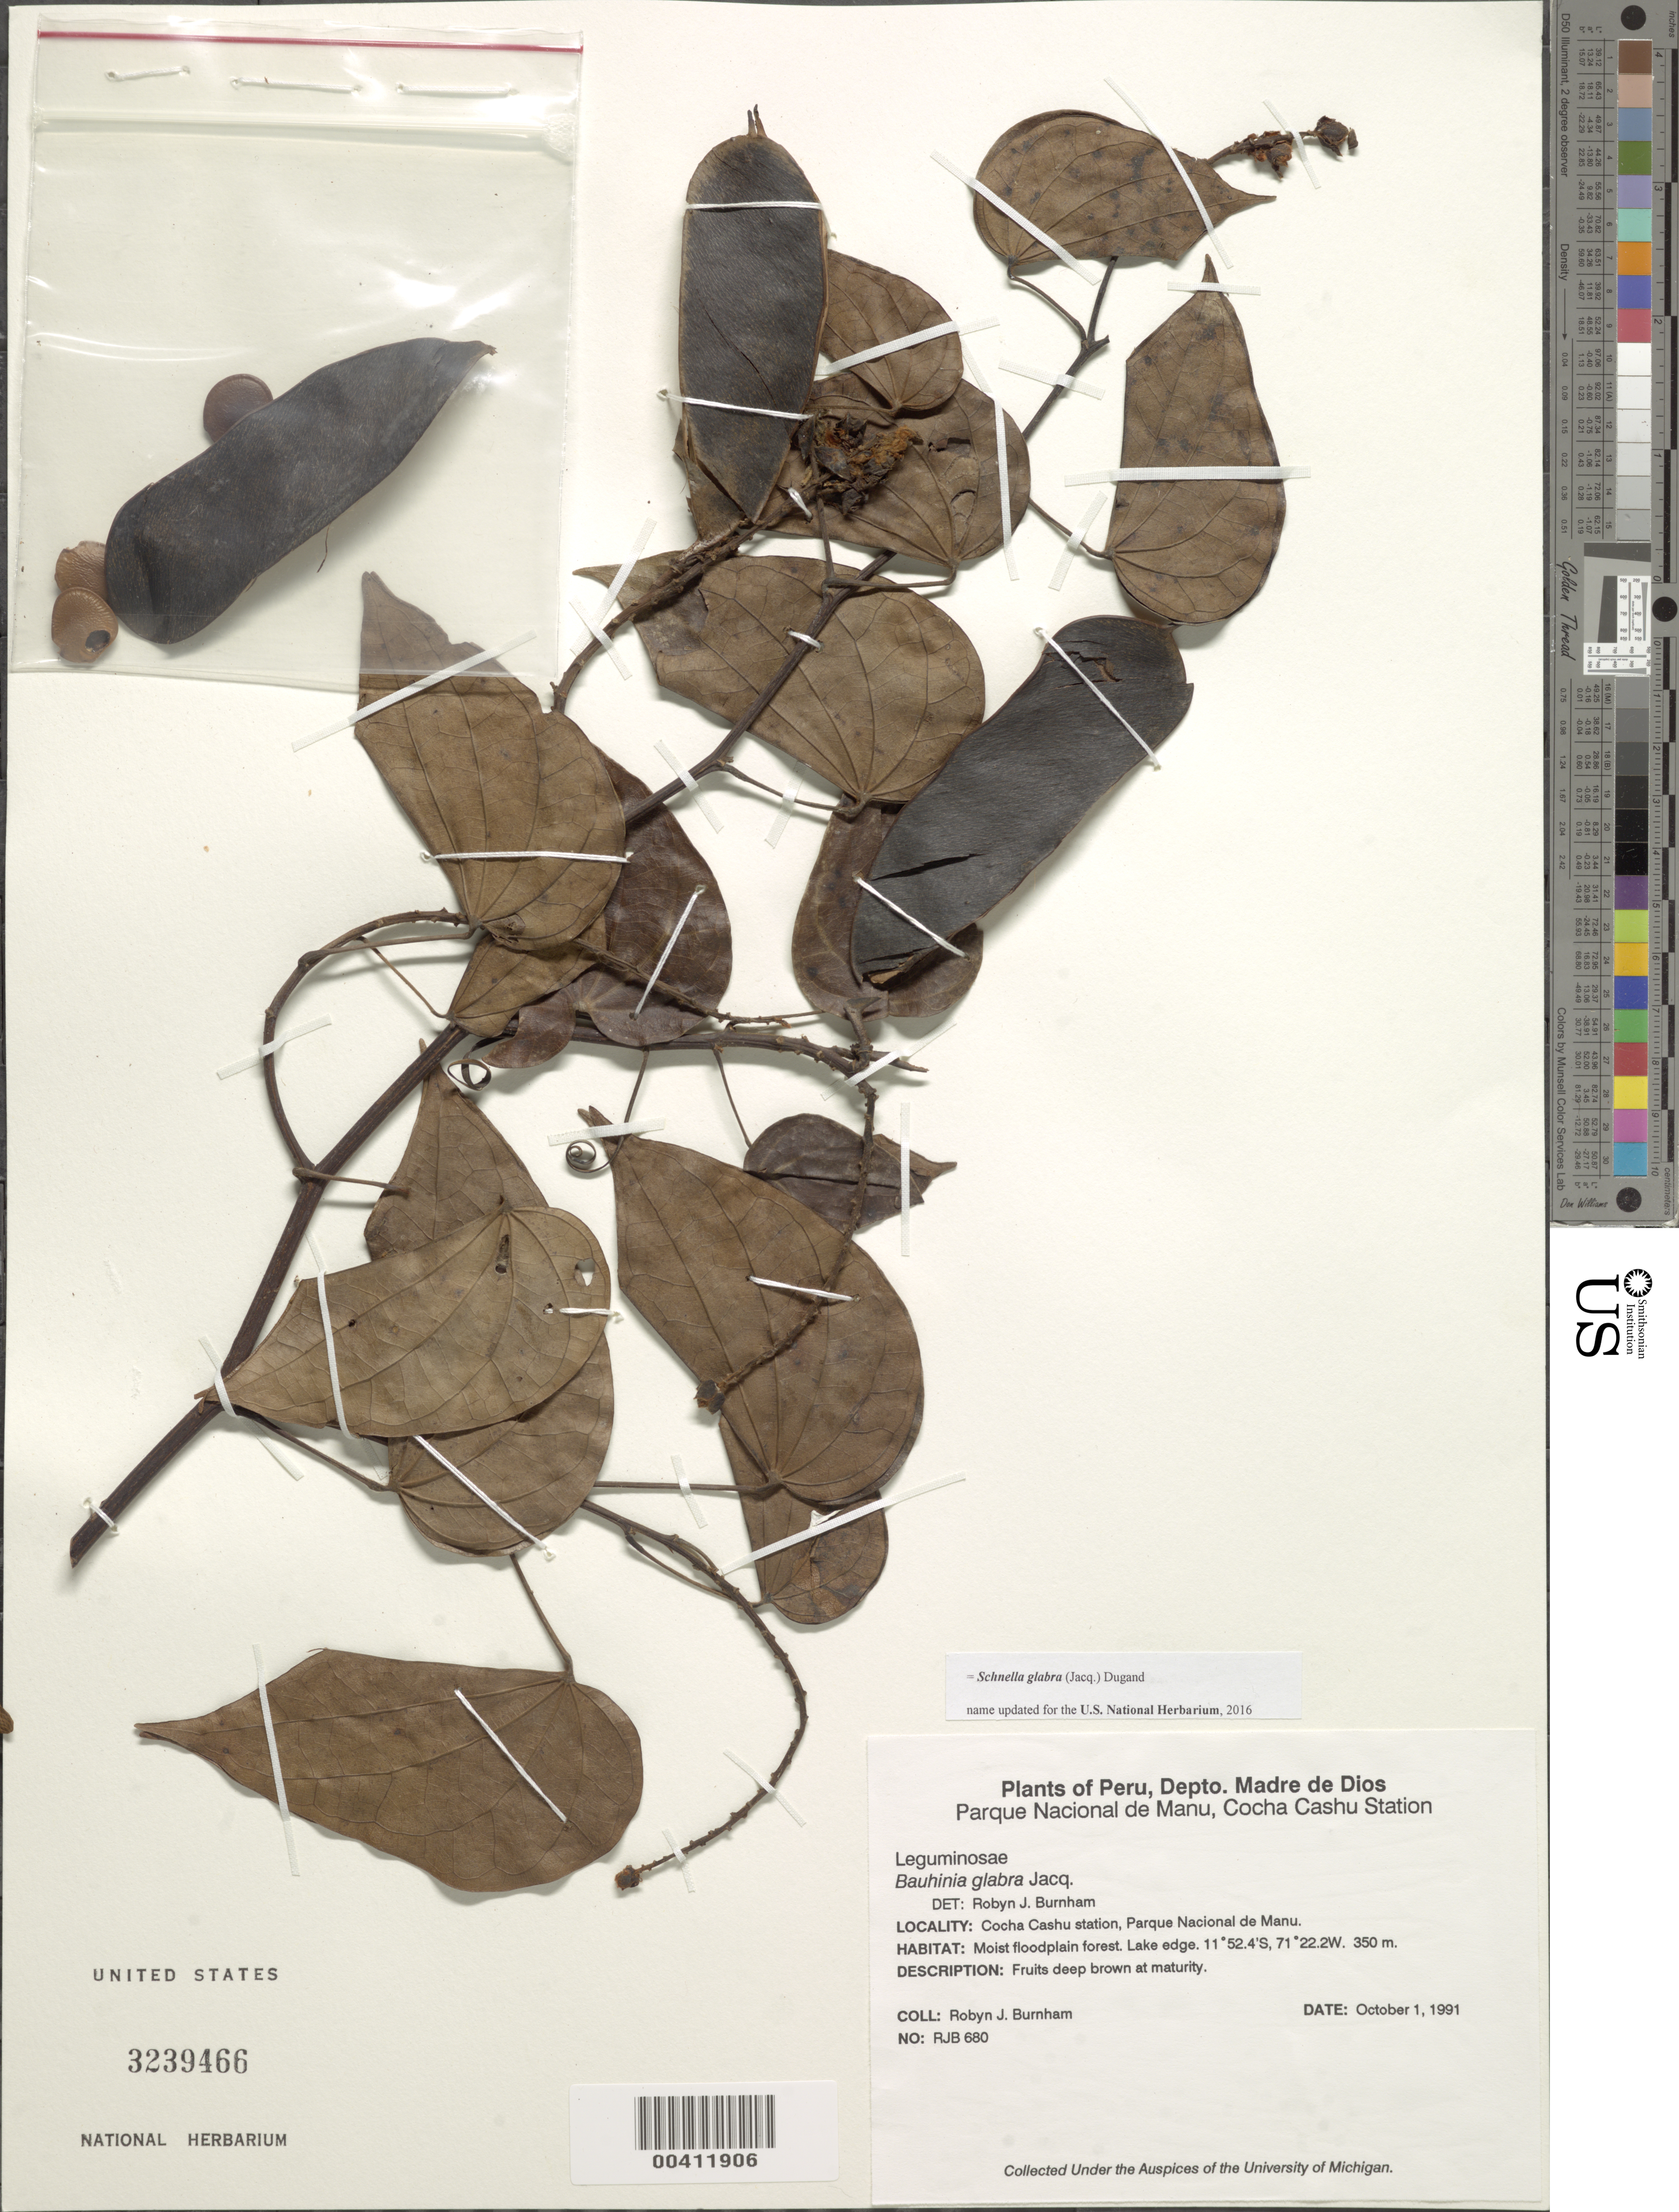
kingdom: Plantae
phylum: Tracheophyta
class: Magnoliopsida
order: Fabales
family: Fabaceae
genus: Schnella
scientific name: Schnella glabra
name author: (Jacq.) Dugand G.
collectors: R. J. Burnham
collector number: Rjb 680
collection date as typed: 01 Oct 1991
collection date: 1991-10-01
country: Peru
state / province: Madre de Dios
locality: Cocha cashu station, parque nacional de manu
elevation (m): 350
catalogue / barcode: US 3239466